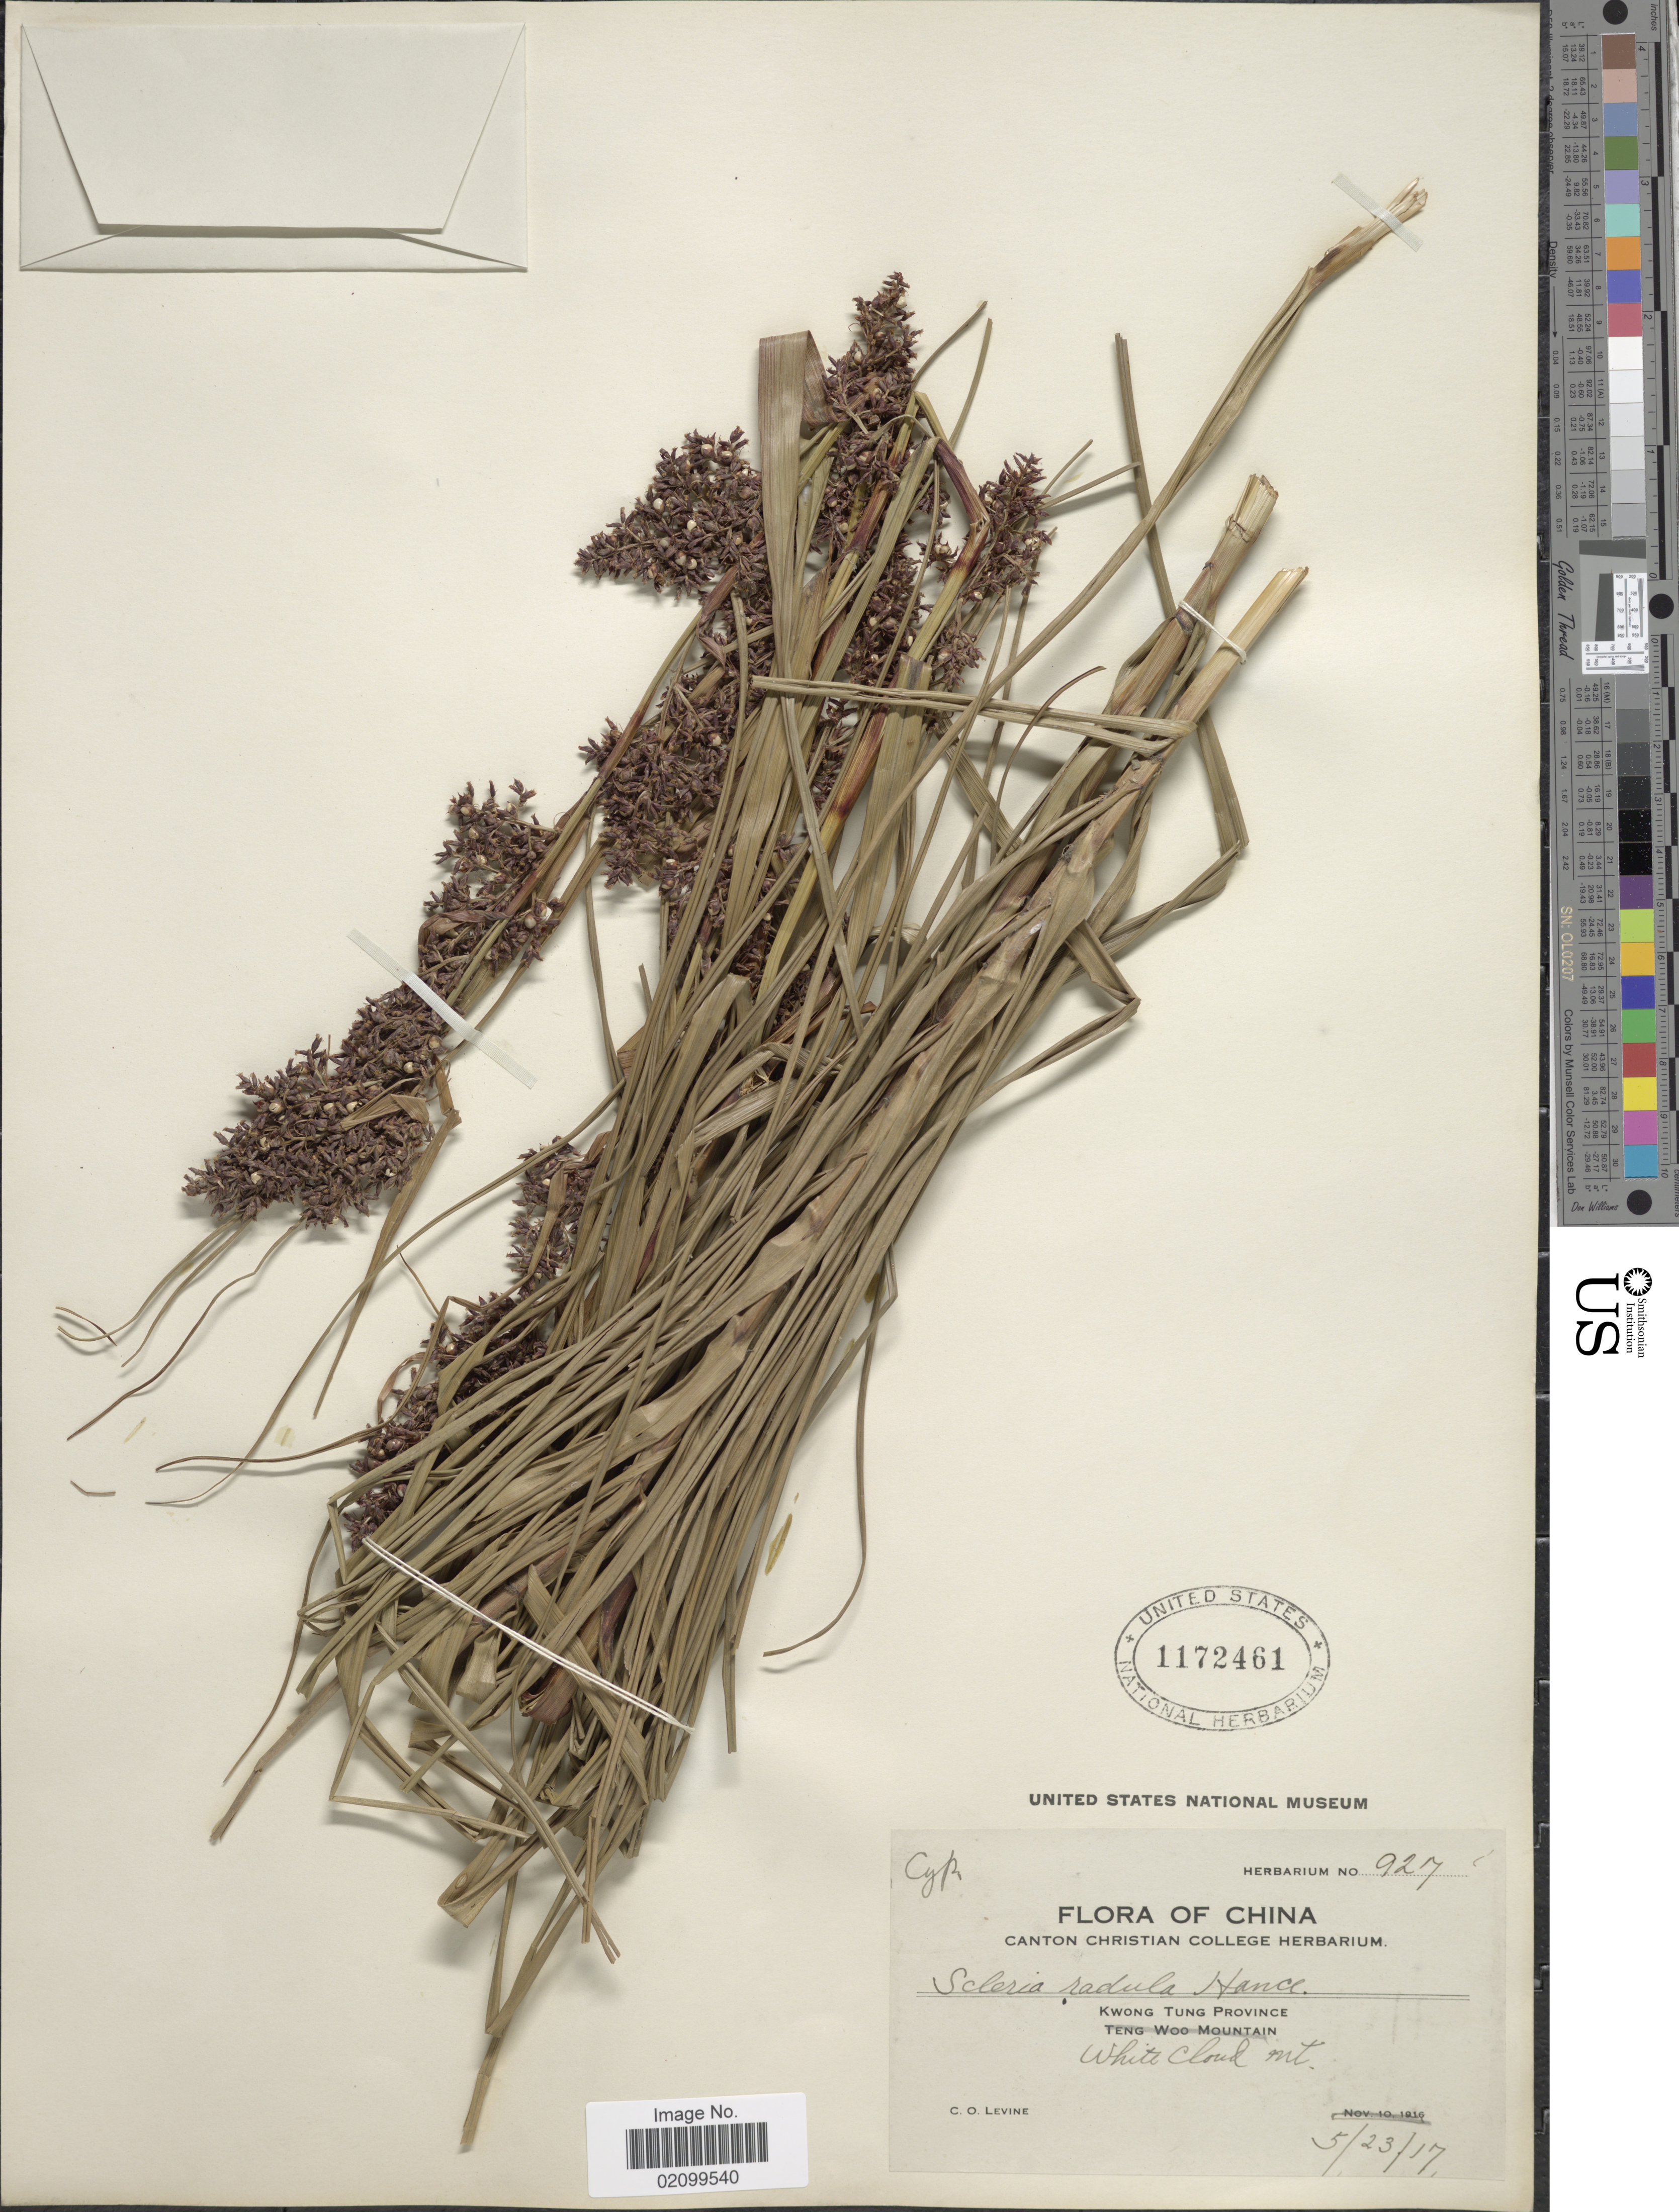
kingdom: Plantae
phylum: Tracheophyta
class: Liliopsida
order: Poales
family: Cyperaceae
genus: Scleria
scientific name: Scleria radula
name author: Hance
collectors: C. O. Levine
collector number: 927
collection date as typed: Transcribed d/m/y: 23/5/17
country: China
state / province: Guangdong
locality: Kwong Tung Province, White Cloud Mt.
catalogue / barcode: US 1172461